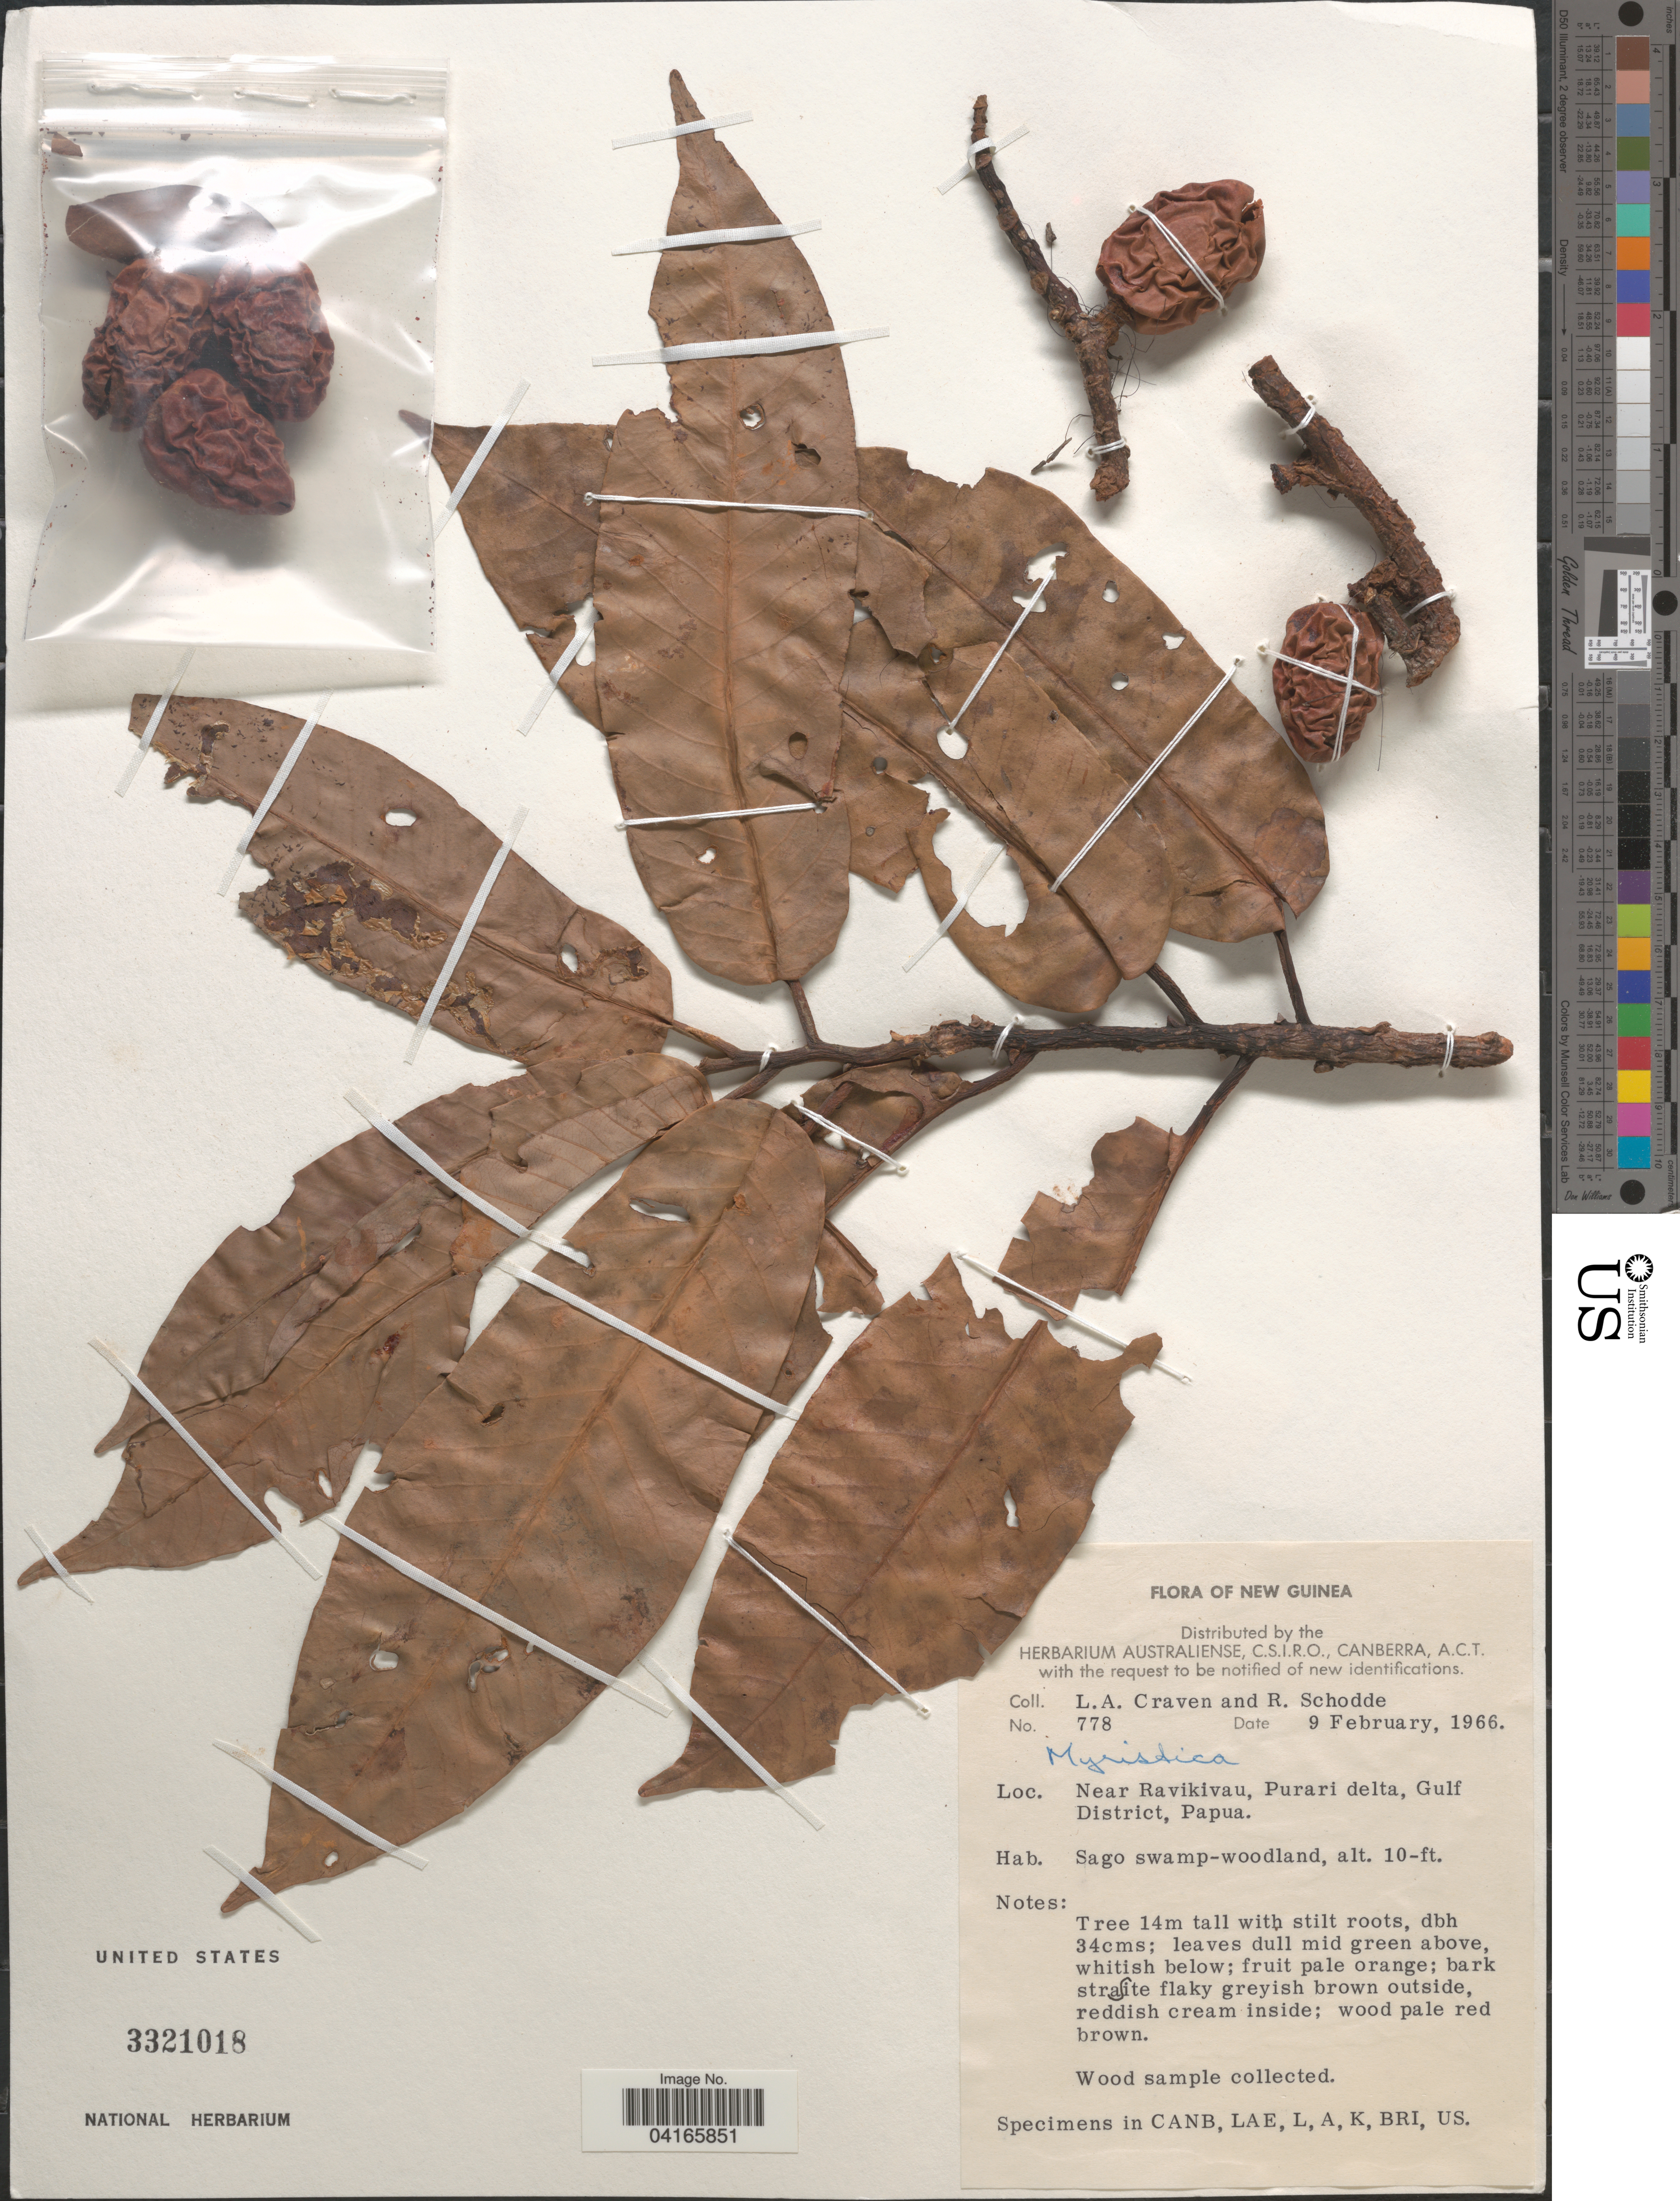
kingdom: Plantae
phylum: Tracheophyta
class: Magnoliopsida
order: Magnoliales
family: Myristicaceae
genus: Myristica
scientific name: Myristica sp.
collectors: L. A. Craven & R. Schodde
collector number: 778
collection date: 1966-02-09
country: Papua New Guinea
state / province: Gulf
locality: New Guinea. Near Ravikivau, Purari delta, Gulf District. Papua.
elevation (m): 3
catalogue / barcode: US 3321018